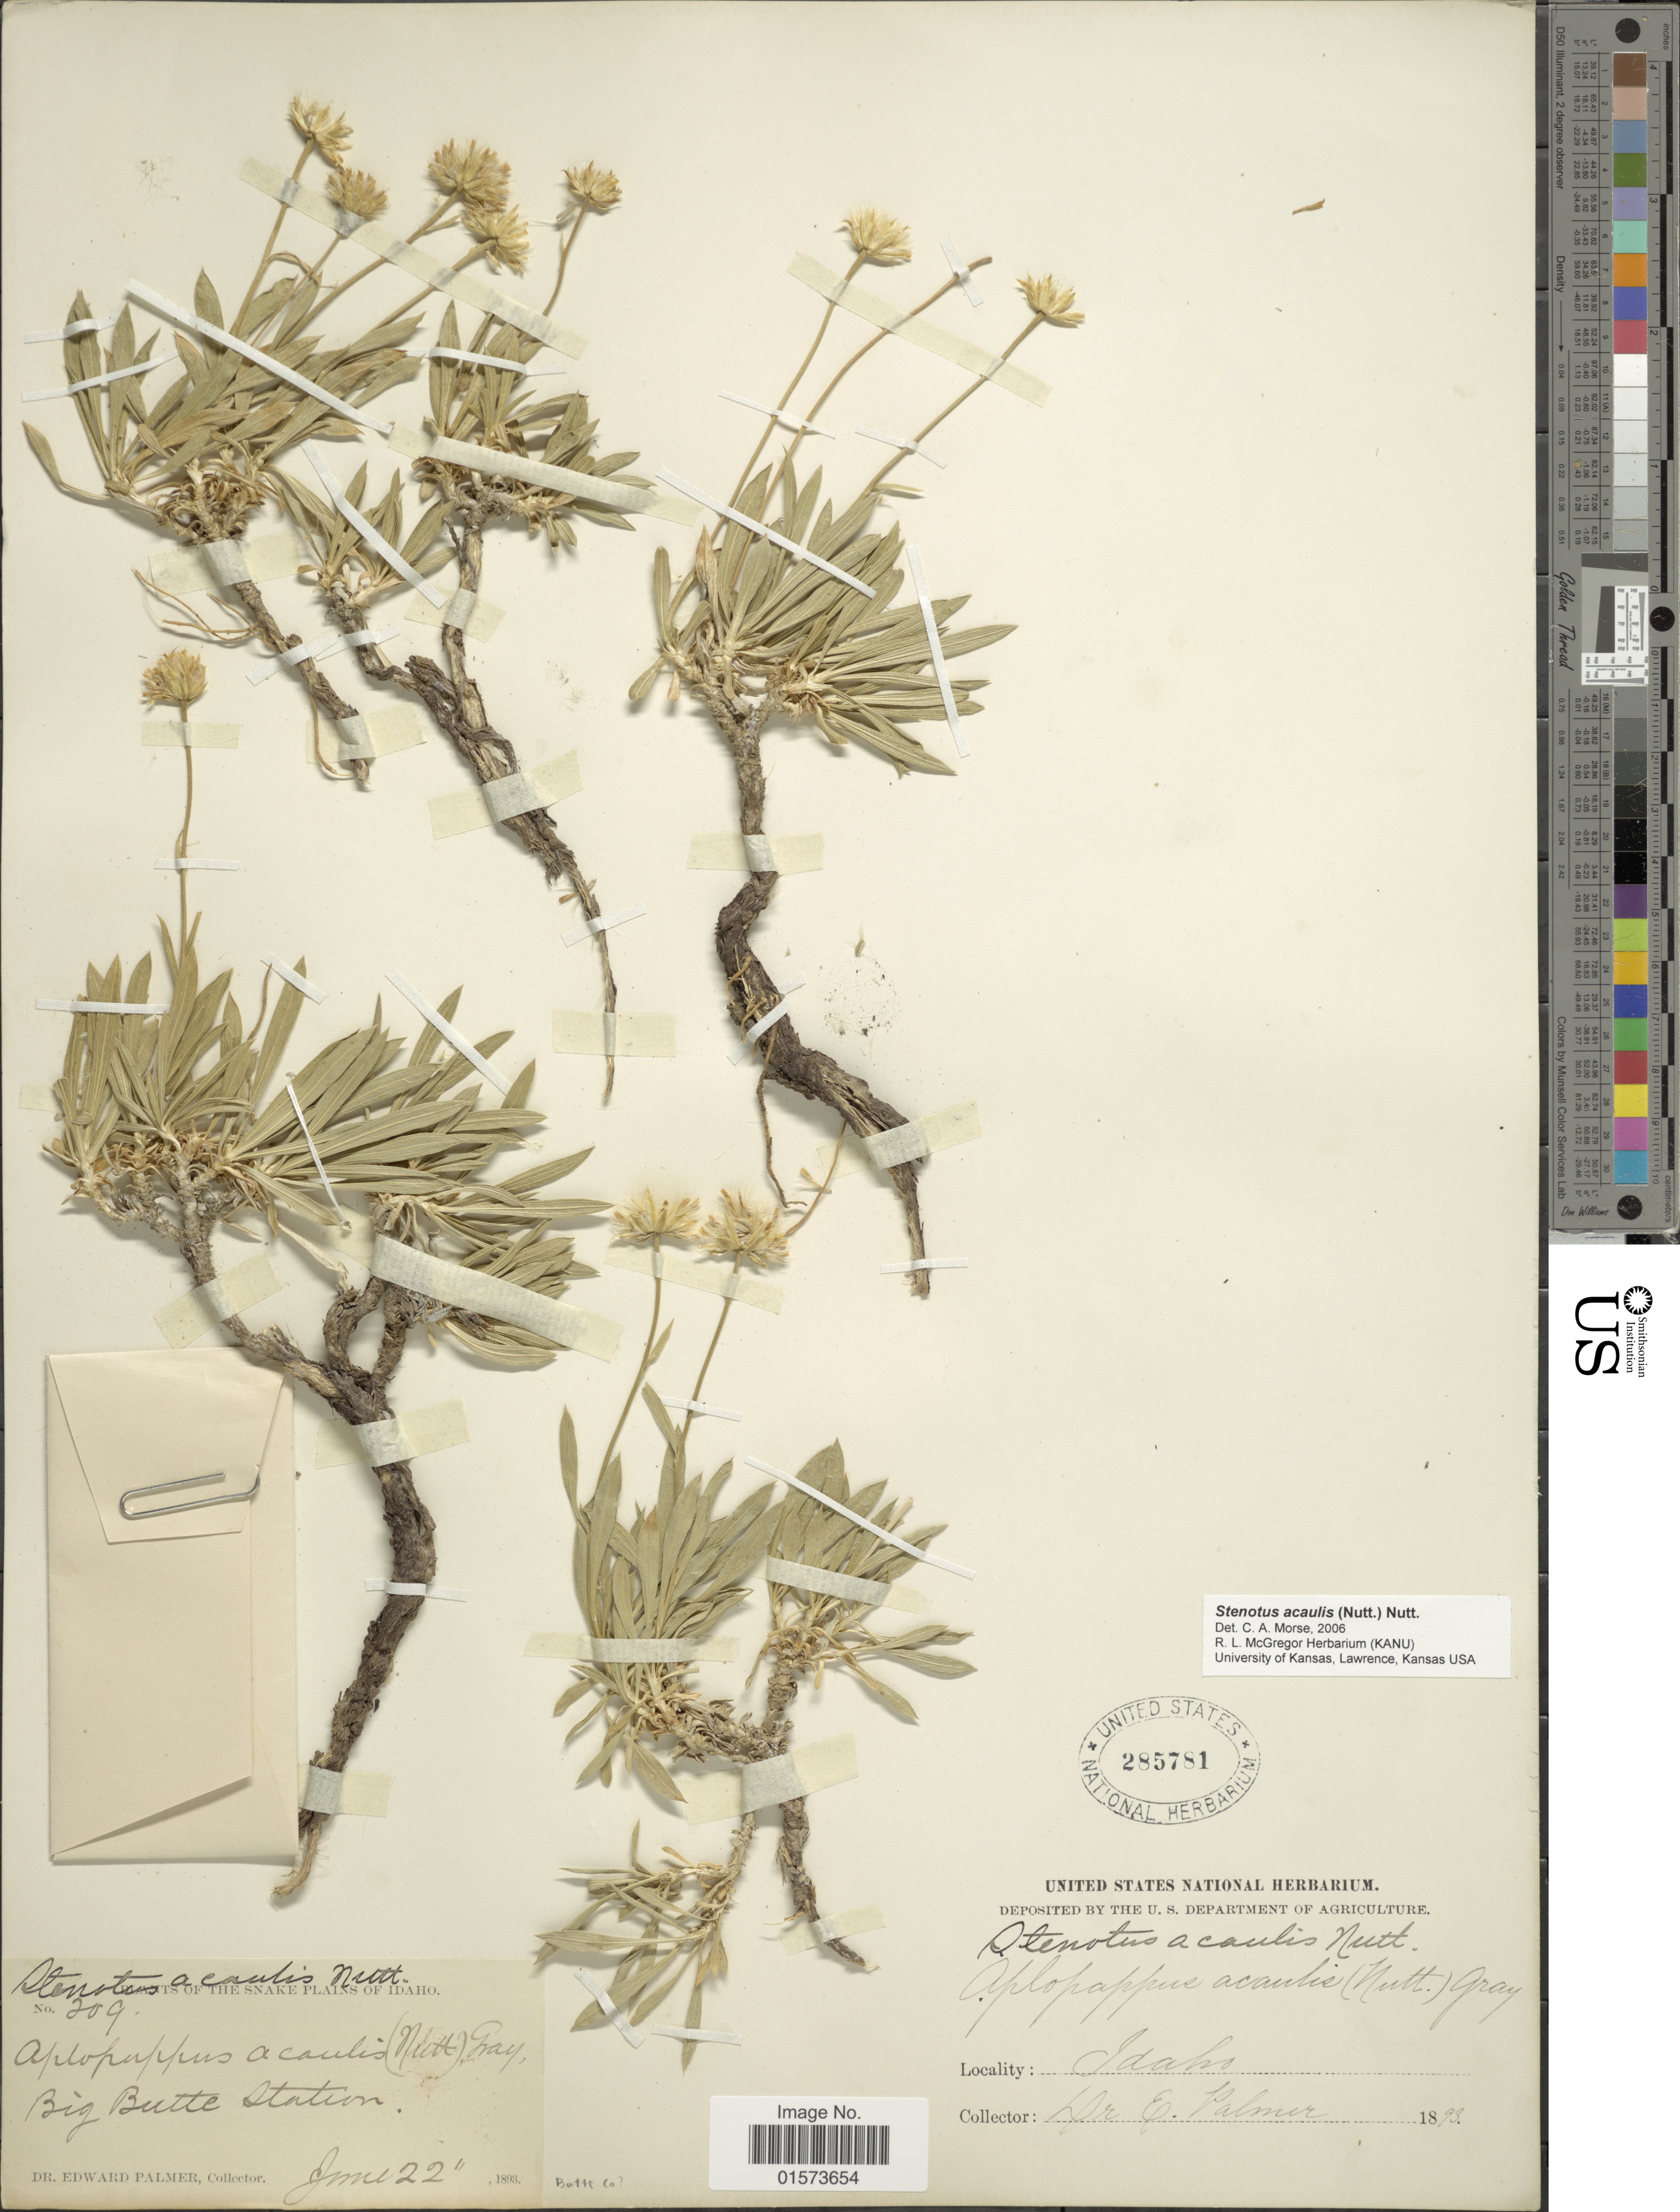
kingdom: Plantae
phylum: Tracheophyta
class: Magnoliopsida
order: Asterales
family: Asteraceae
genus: Stenotus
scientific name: Stenotus acaulis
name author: (Nutt.) Nutt.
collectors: E. Palmer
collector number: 209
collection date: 1893-06-22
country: United States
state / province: Idaho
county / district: Butte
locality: Big Butte Station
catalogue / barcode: US 285781